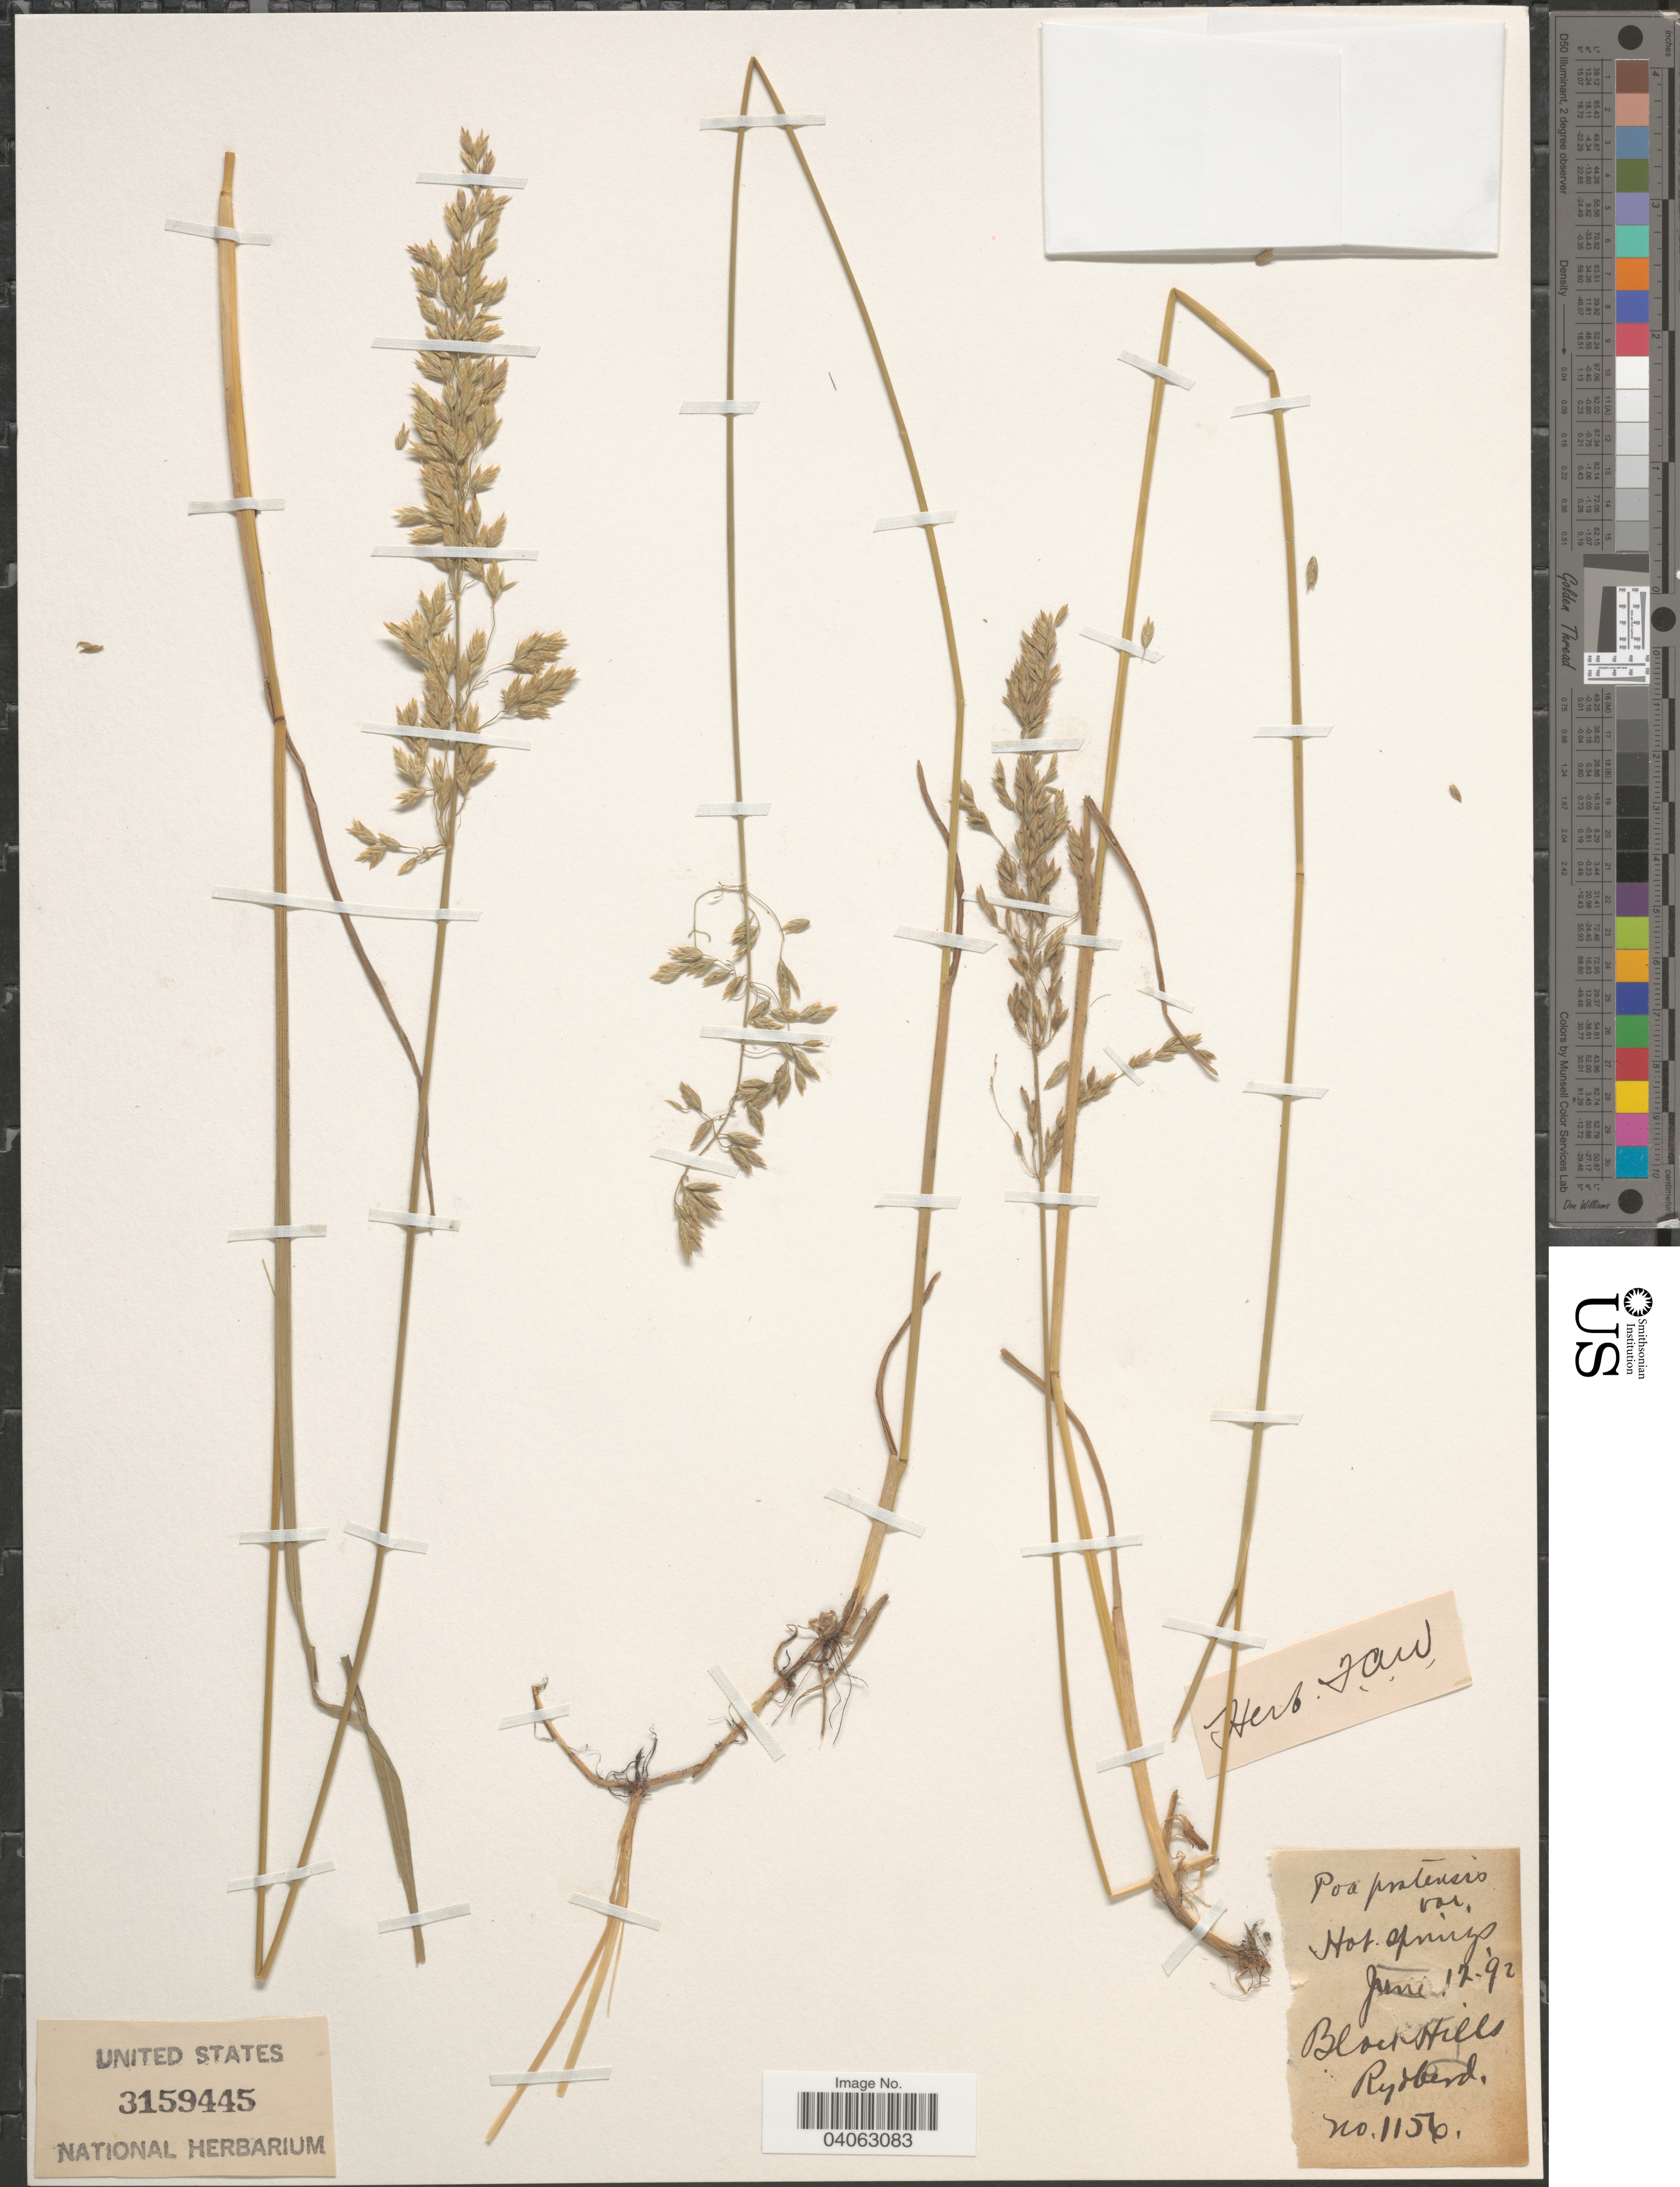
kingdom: Plantae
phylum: Tracheophyta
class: Liliopsida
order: Poales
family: Poaceae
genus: Poa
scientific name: Poa pratensis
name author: L.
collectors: P. Rydberg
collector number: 1156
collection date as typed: Transcribed d/m/y: 12/6/92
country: United States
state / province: South Dakota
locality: Hot Springs, Black Hills.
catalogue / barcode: US 3159445